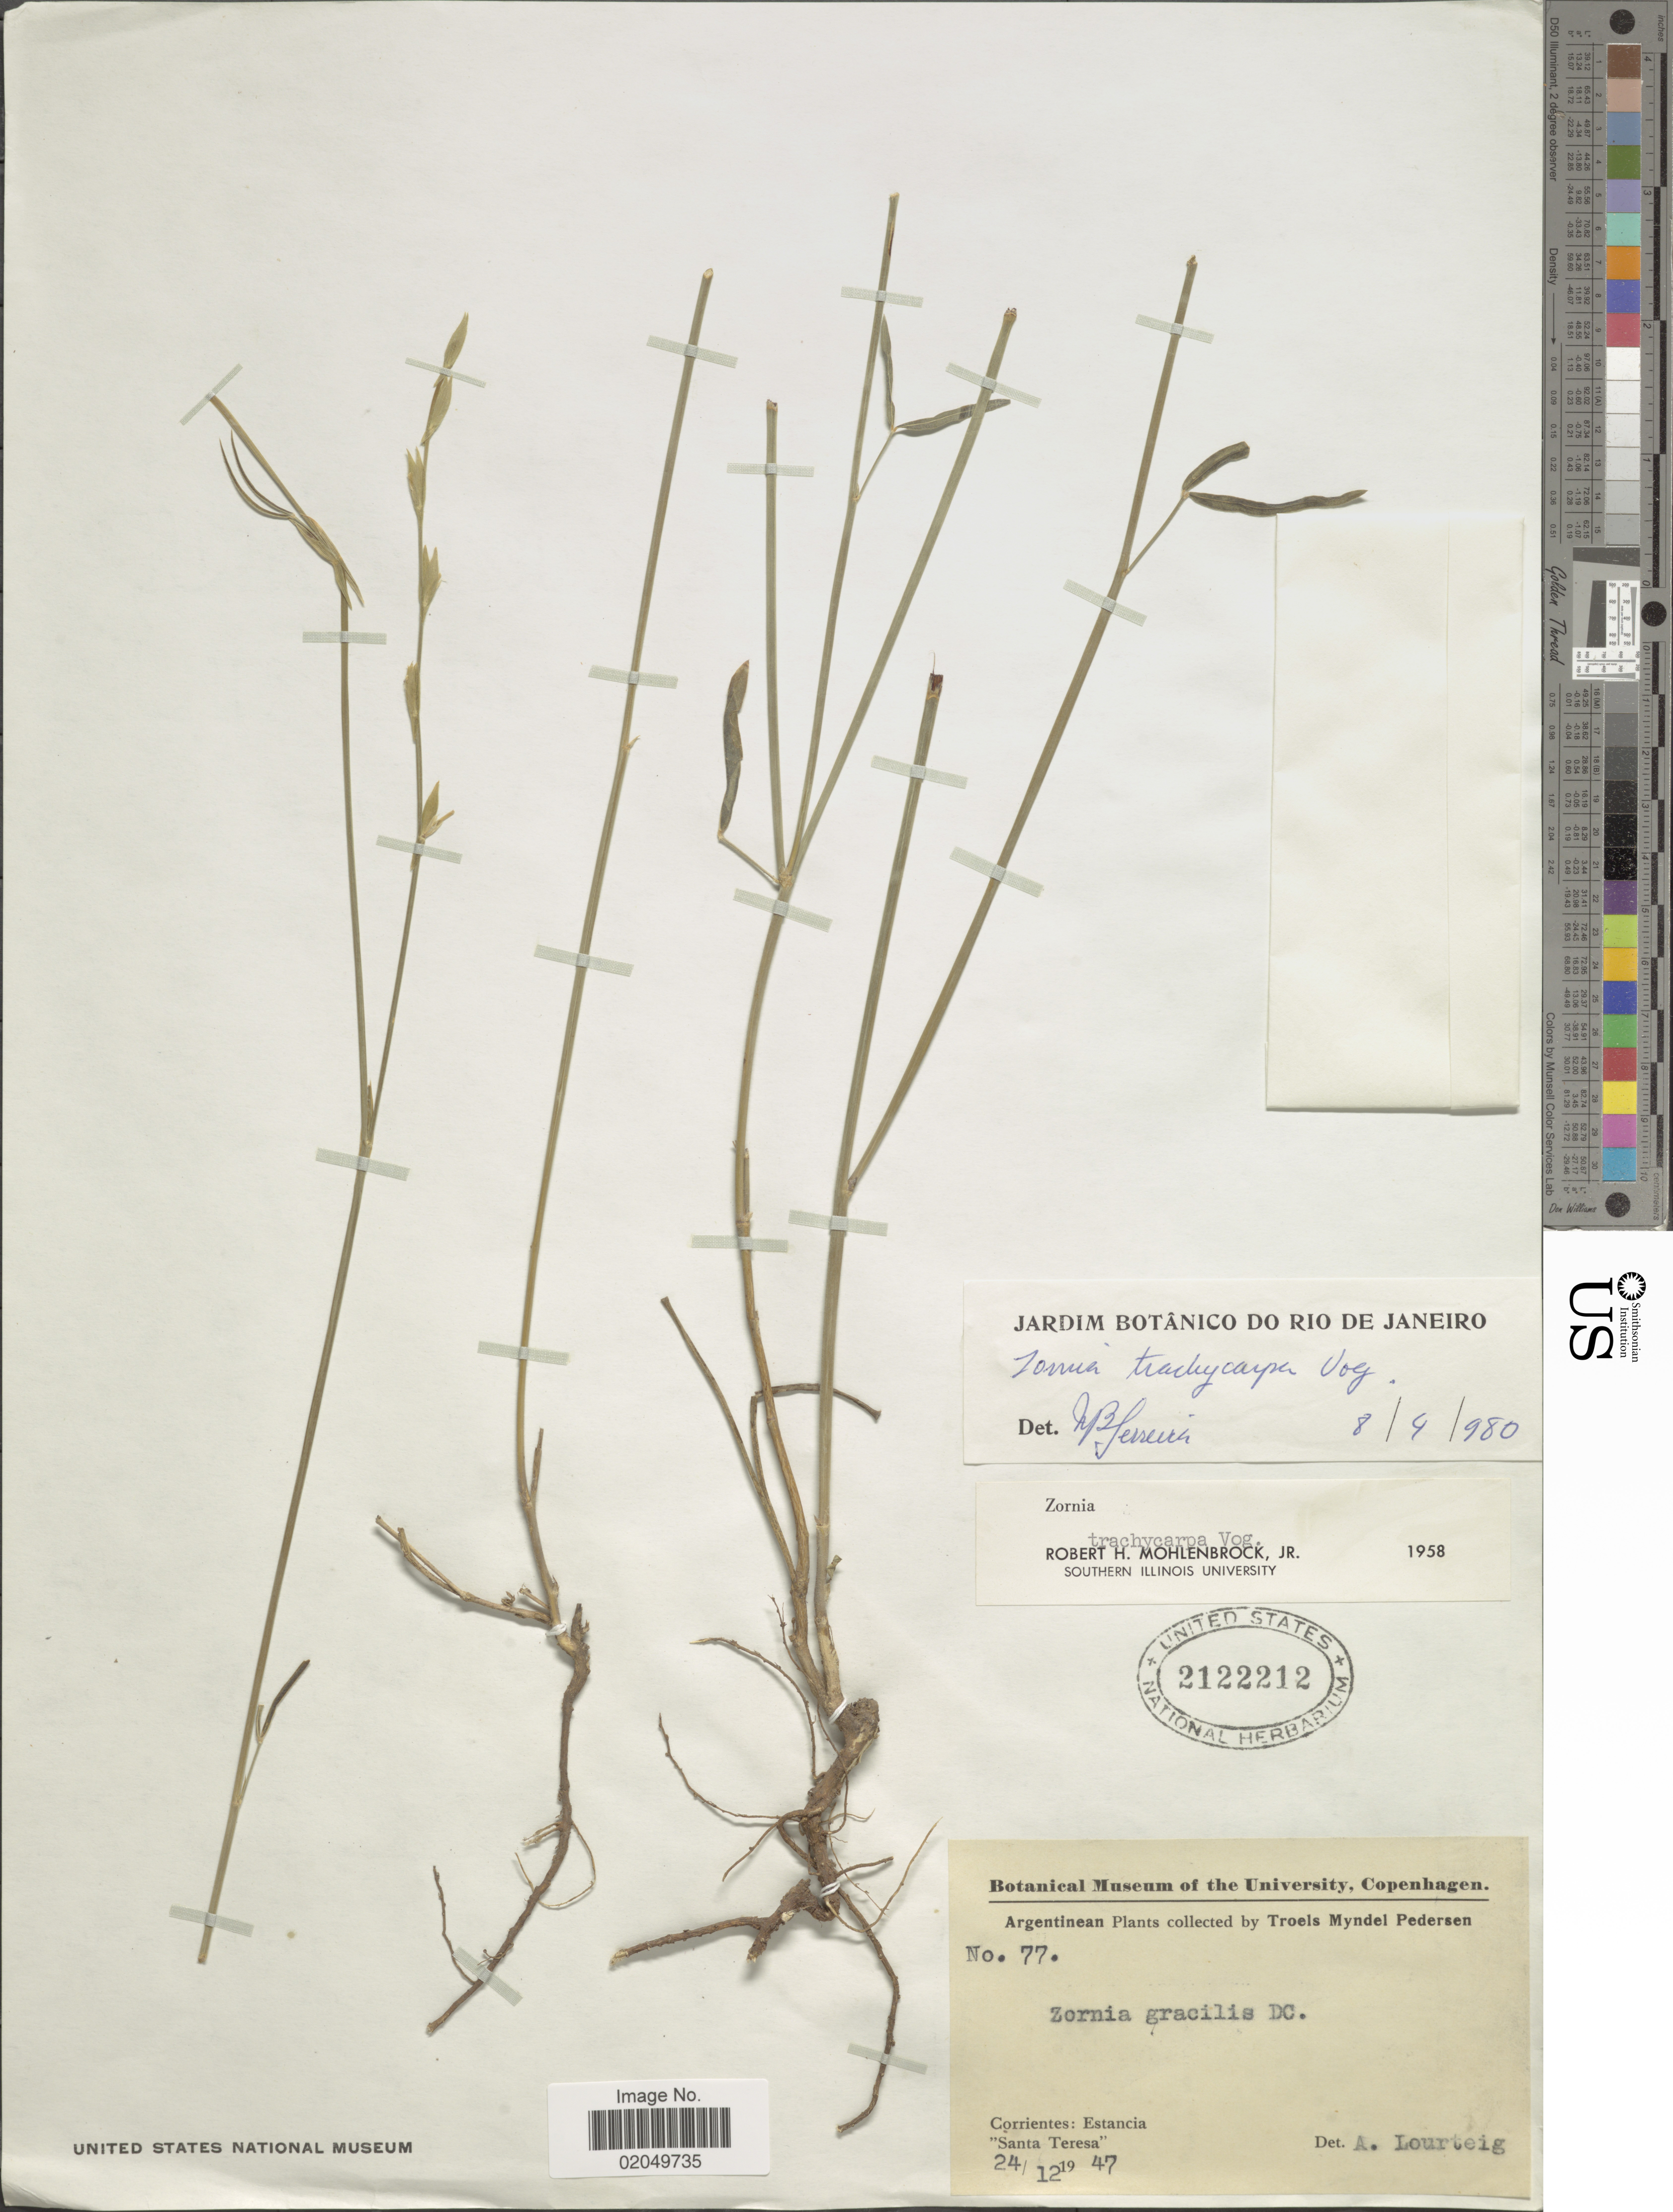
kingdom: Plantae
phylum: Tracheophyta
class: Magnoliopsida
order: Fabales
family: Fabaceae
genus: Zornia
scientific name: Zornia trachycarpa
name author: Vogel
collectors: T. Pederson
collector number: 77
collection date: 1947-12-24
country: Argentina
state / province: Corrientes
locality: Argentinean. Corrientes: Estamcia. "Santa Teresa"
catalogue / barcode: US 2122212